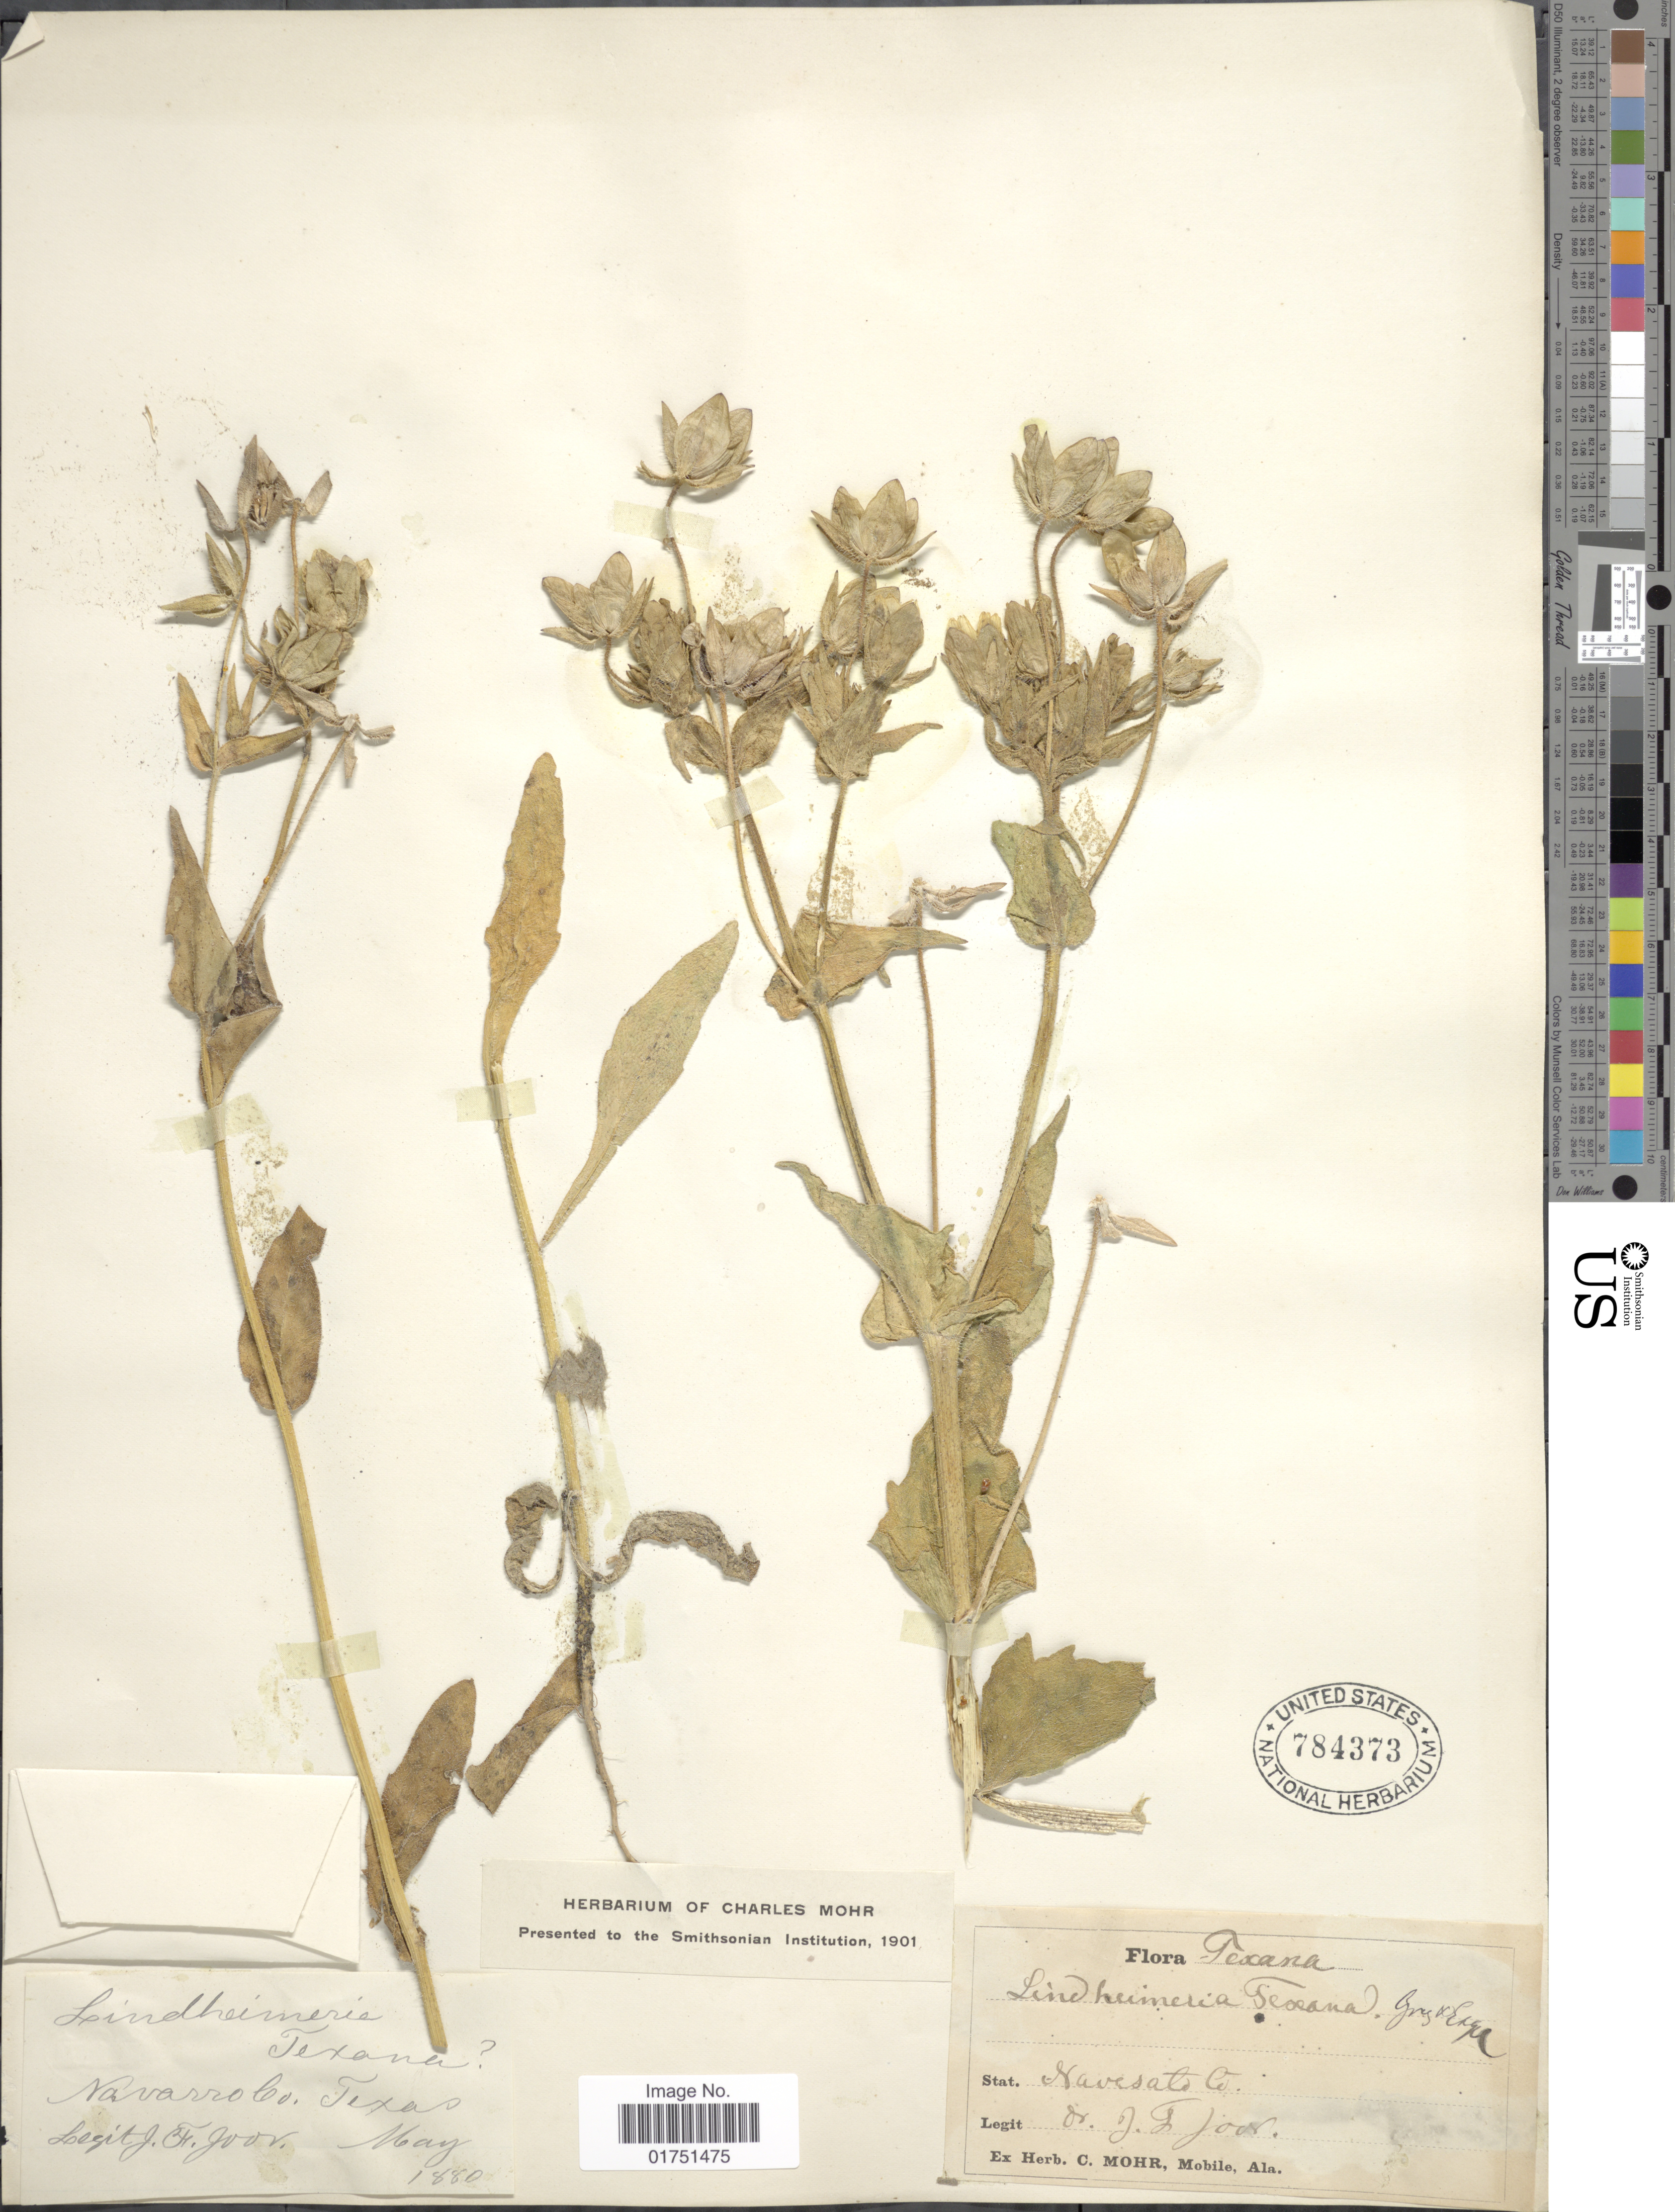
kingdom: Plantae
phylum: Tracheophyta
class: Magnoliopsida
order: Asterales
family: Asteraceae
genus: Lindheimera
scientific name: Lindheimera texana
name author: A. Gray & Engelm. in A. Gray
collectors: J. F. Joor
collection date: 1880-05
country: United States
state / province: Texas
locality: Navarro Co., Texas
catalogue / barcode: US 784373